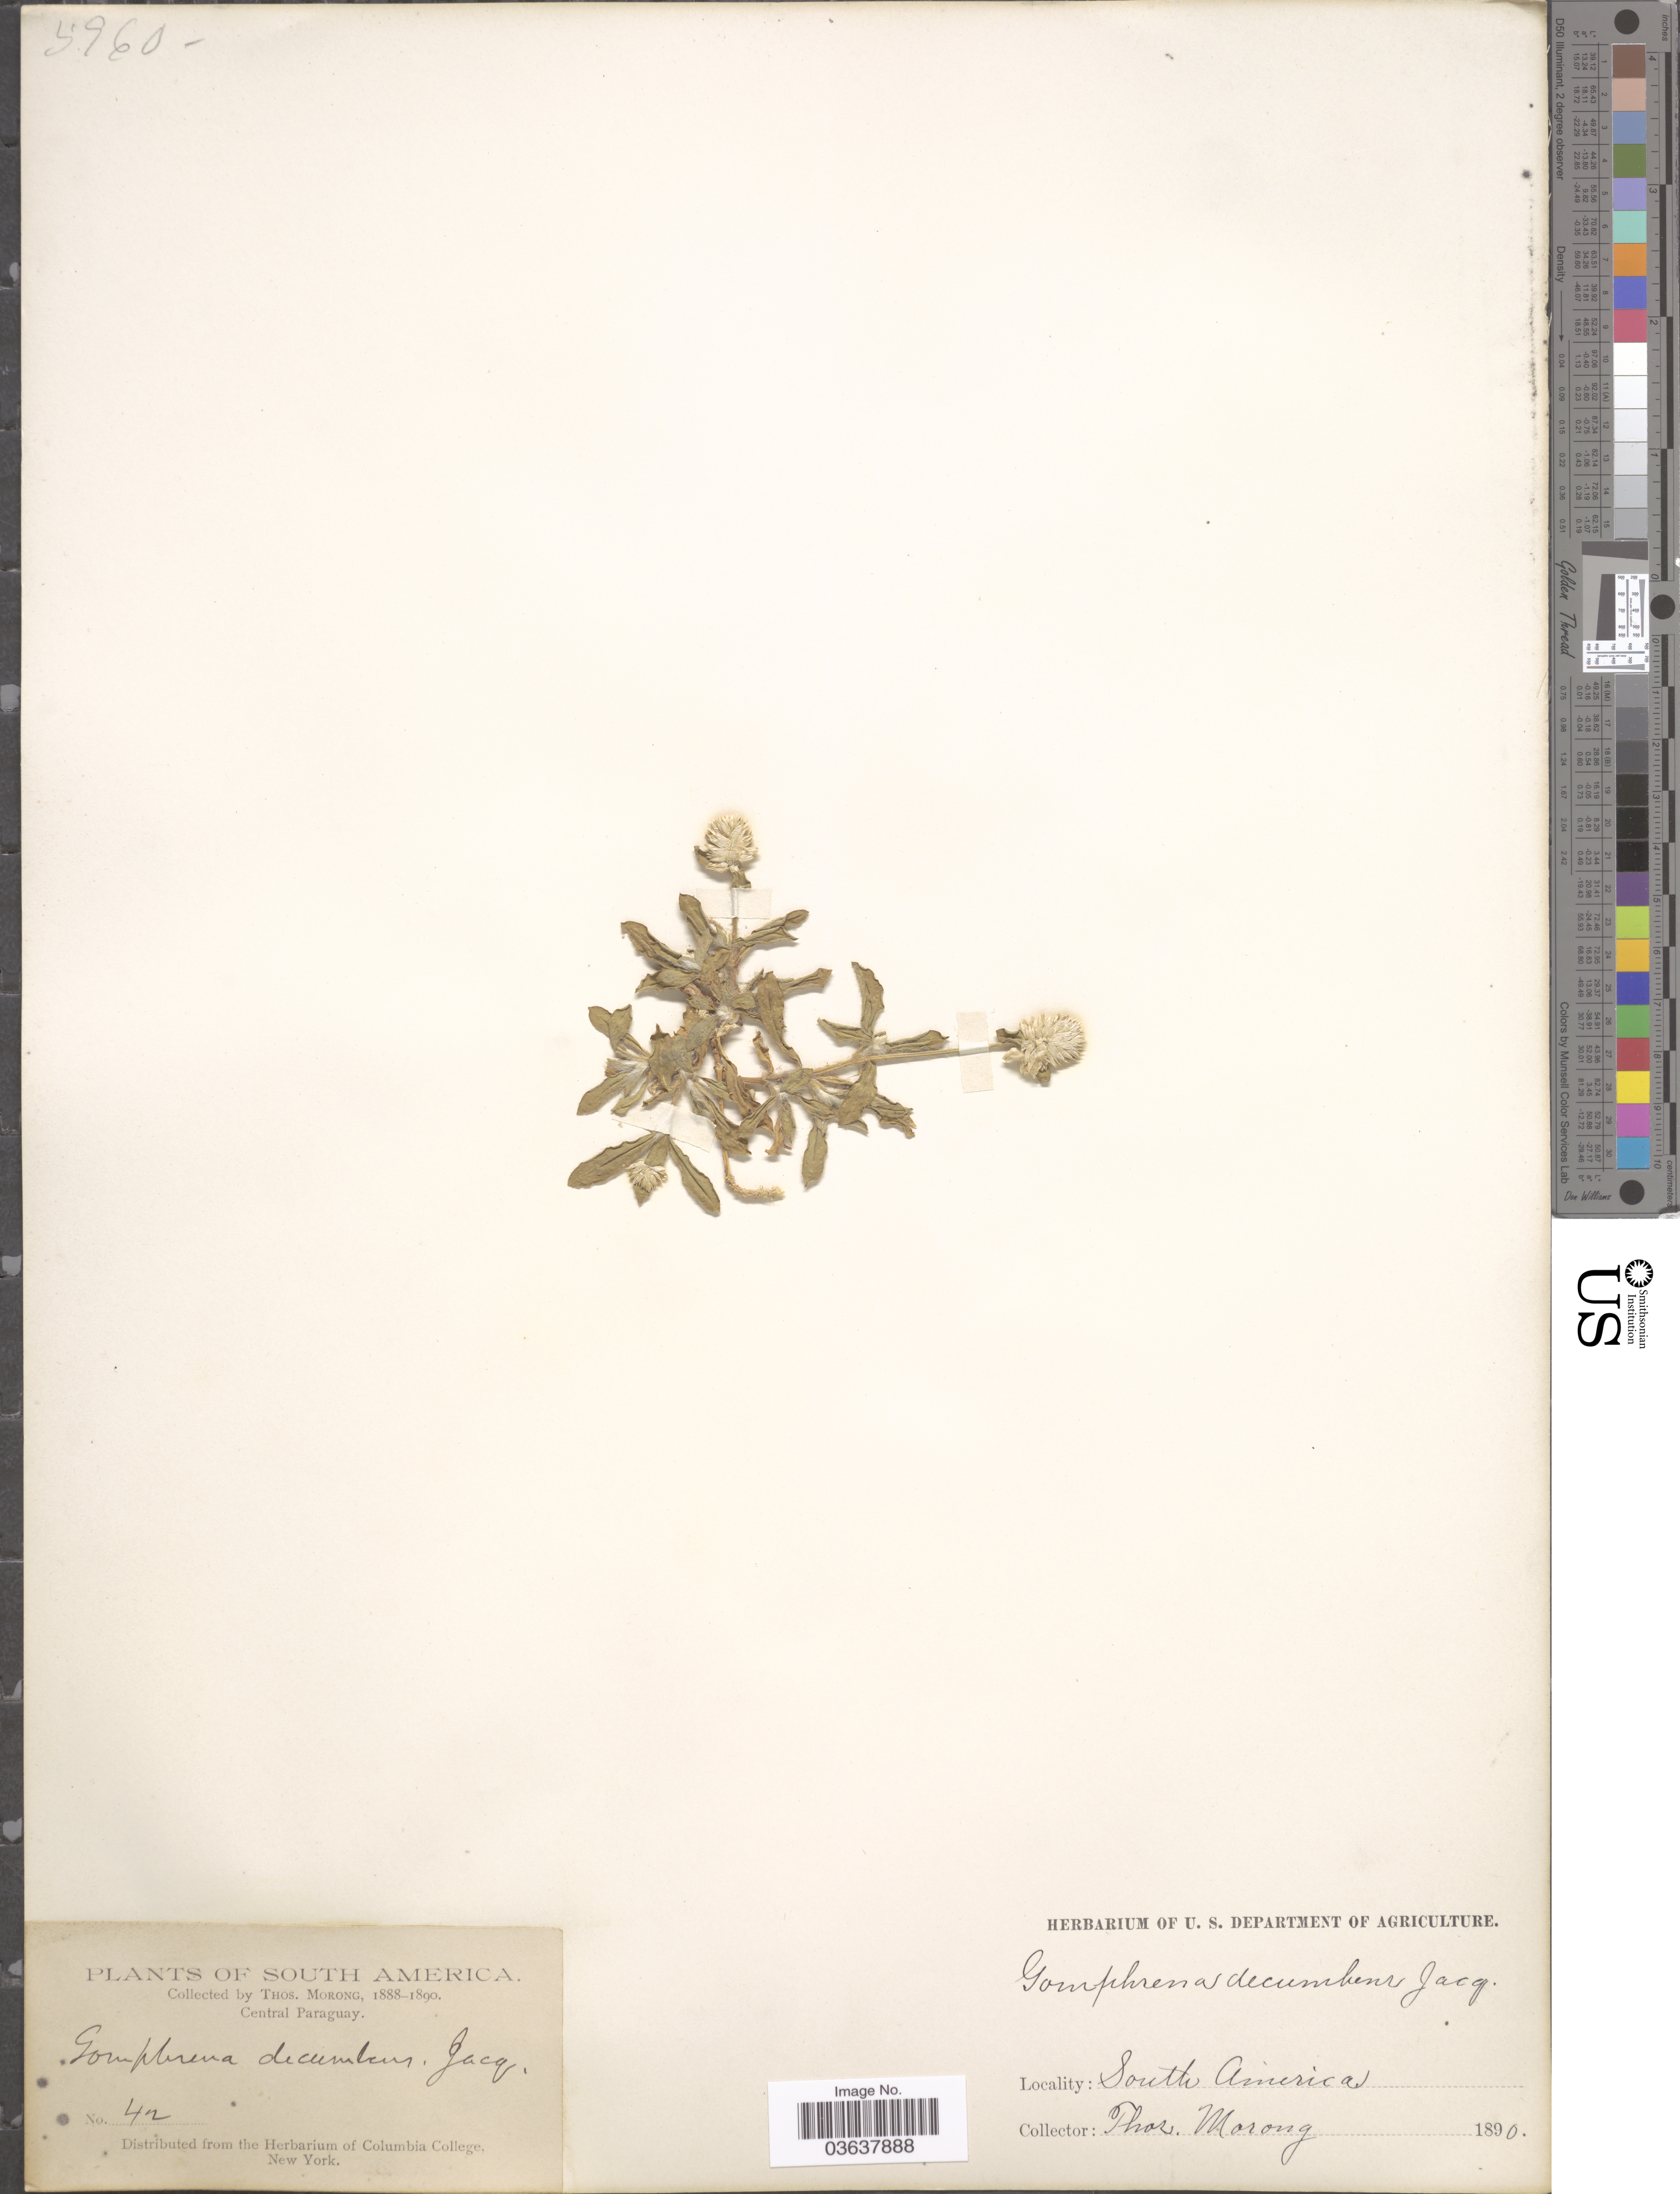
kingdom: Plantae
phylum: Tracheophyta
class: Magnoliopsida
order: Caryophyllales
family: Amaranthaceae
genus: Gomphrena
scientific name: Gomphrena decumbens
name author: Jacq.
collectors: ex herb. T. Morong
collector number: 42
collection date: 1890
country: Paraguay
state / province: Central